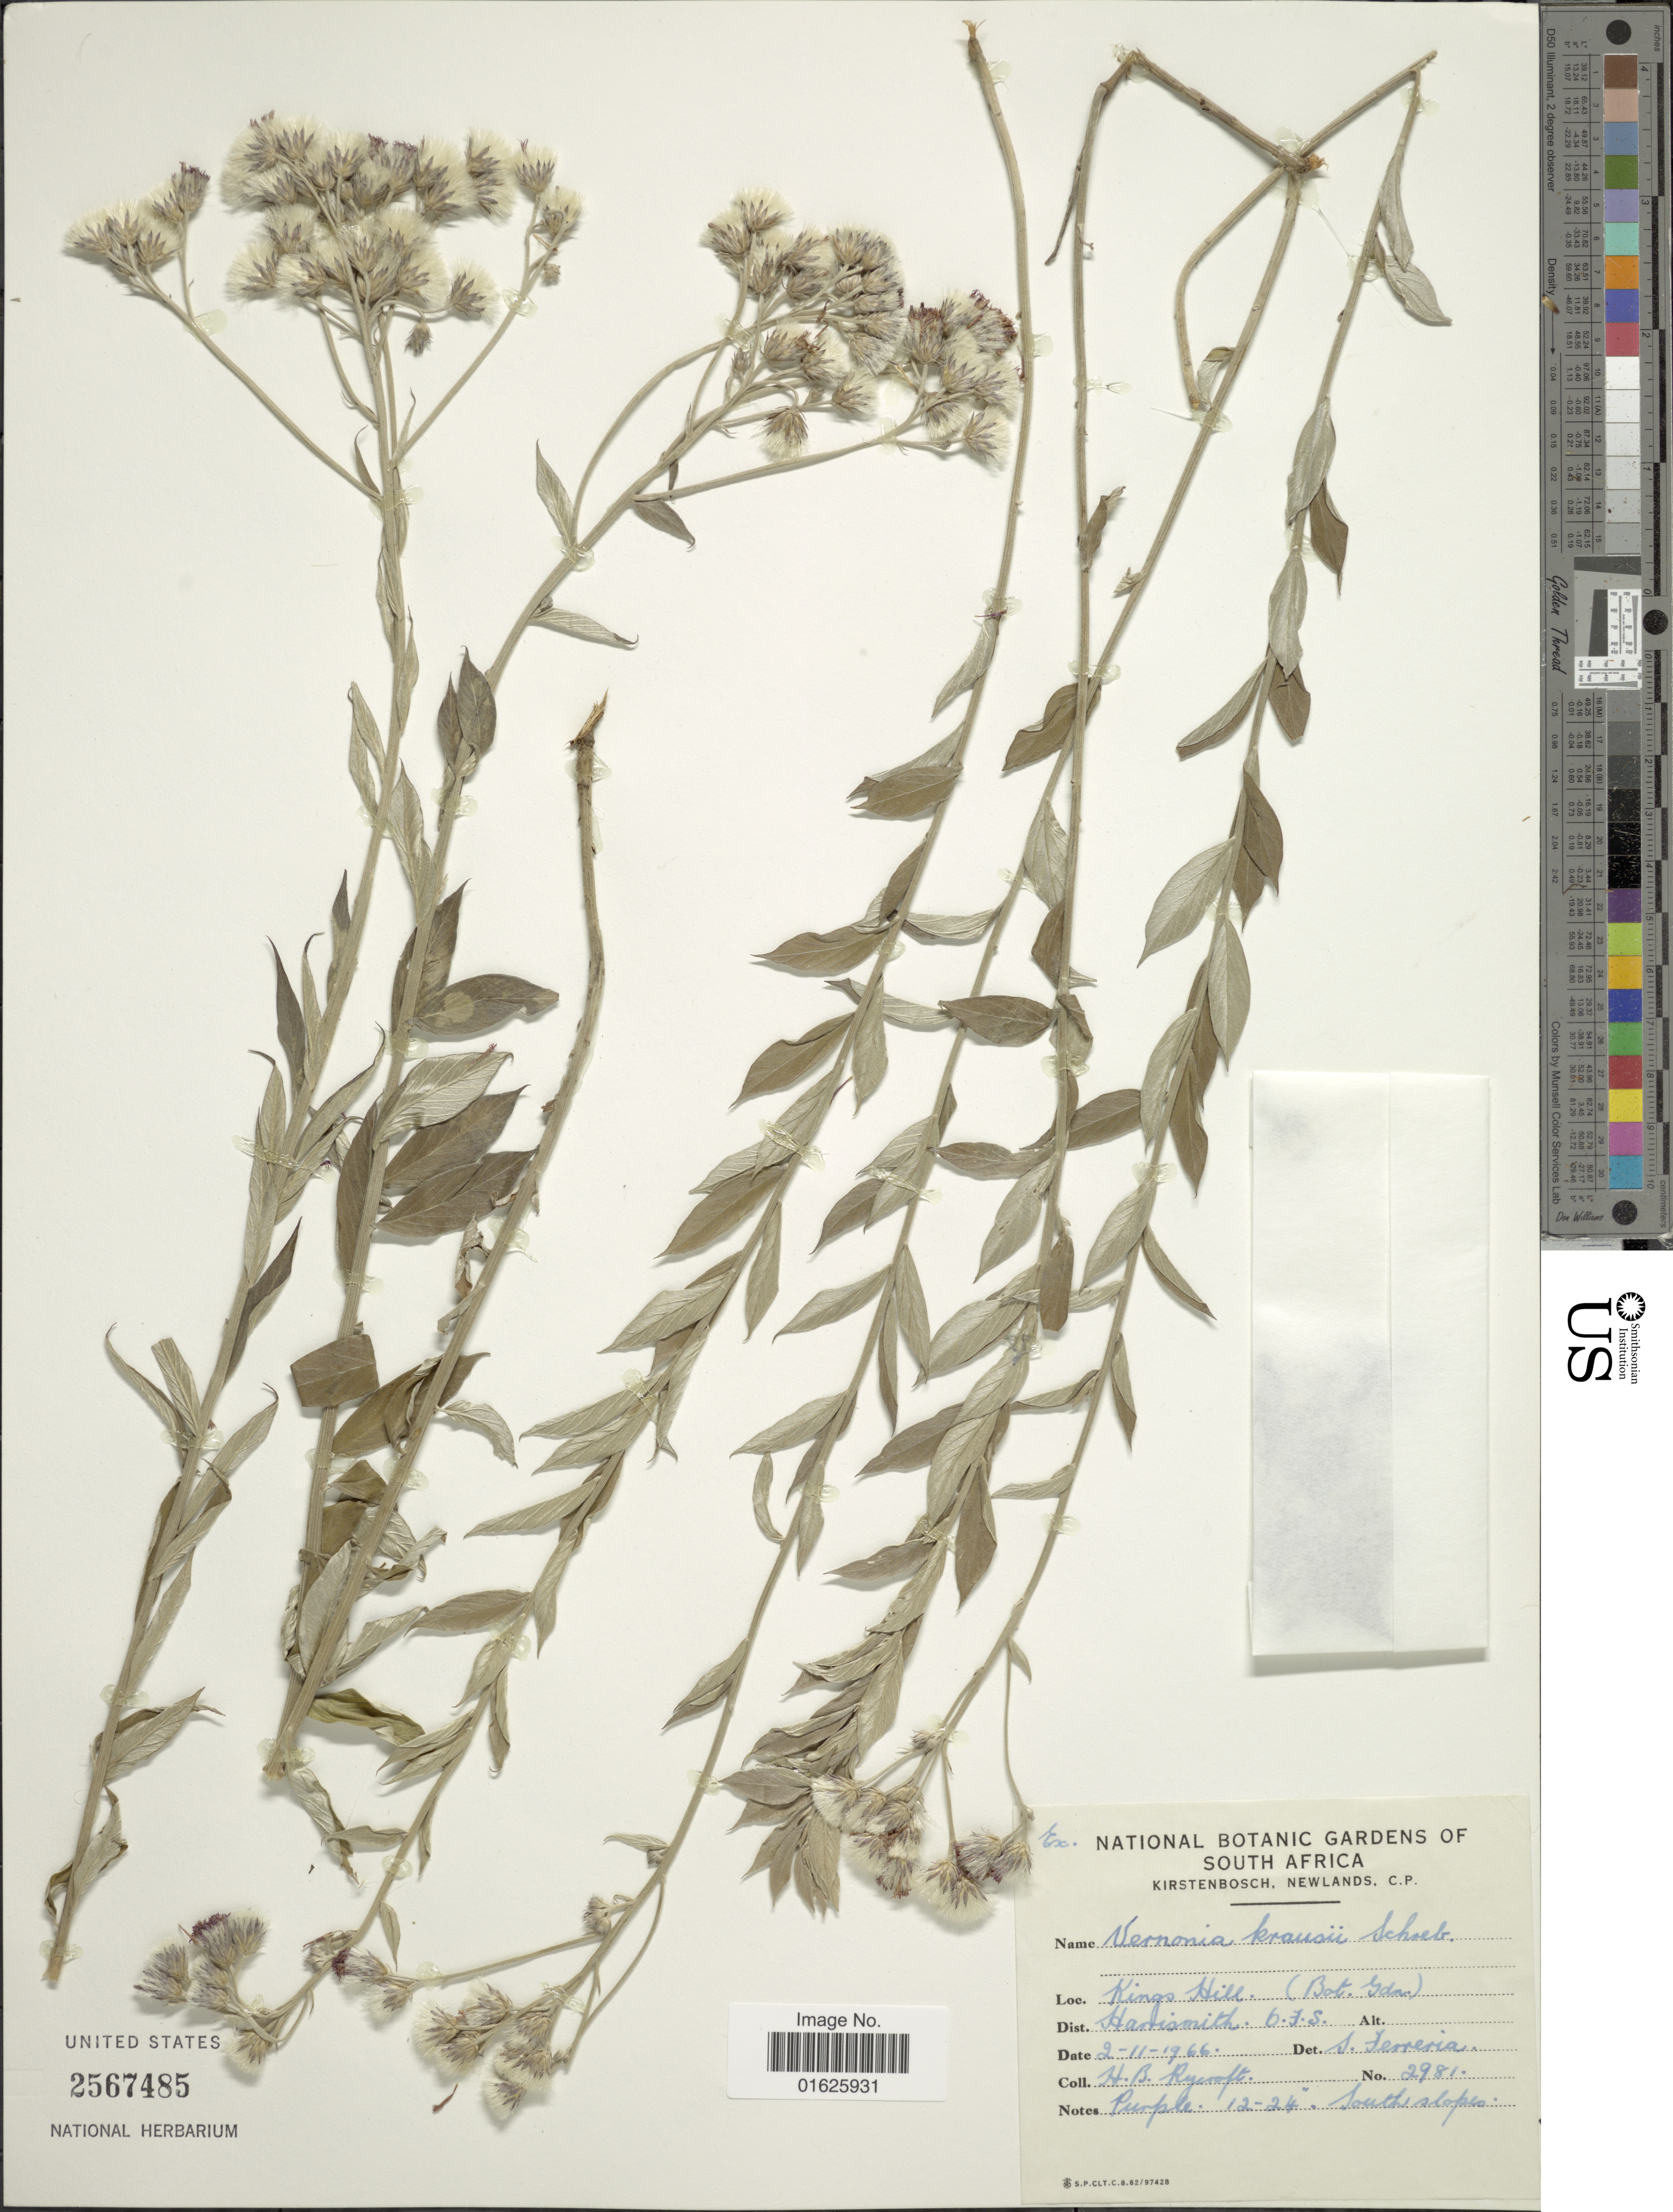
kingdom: Plantae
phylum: Tracheophyta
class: Magnoliopsida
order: Asterales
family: Asteraceae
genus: Hilliardiella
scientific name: Hilliardiella oligocephala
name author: (DC.) H. Rob.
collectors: H. Rycroft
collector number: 2981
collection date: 1966-11-02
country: South Africa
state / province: Western Cape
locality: Kings Hill (Bot Gdn)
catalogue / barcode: US 2567485